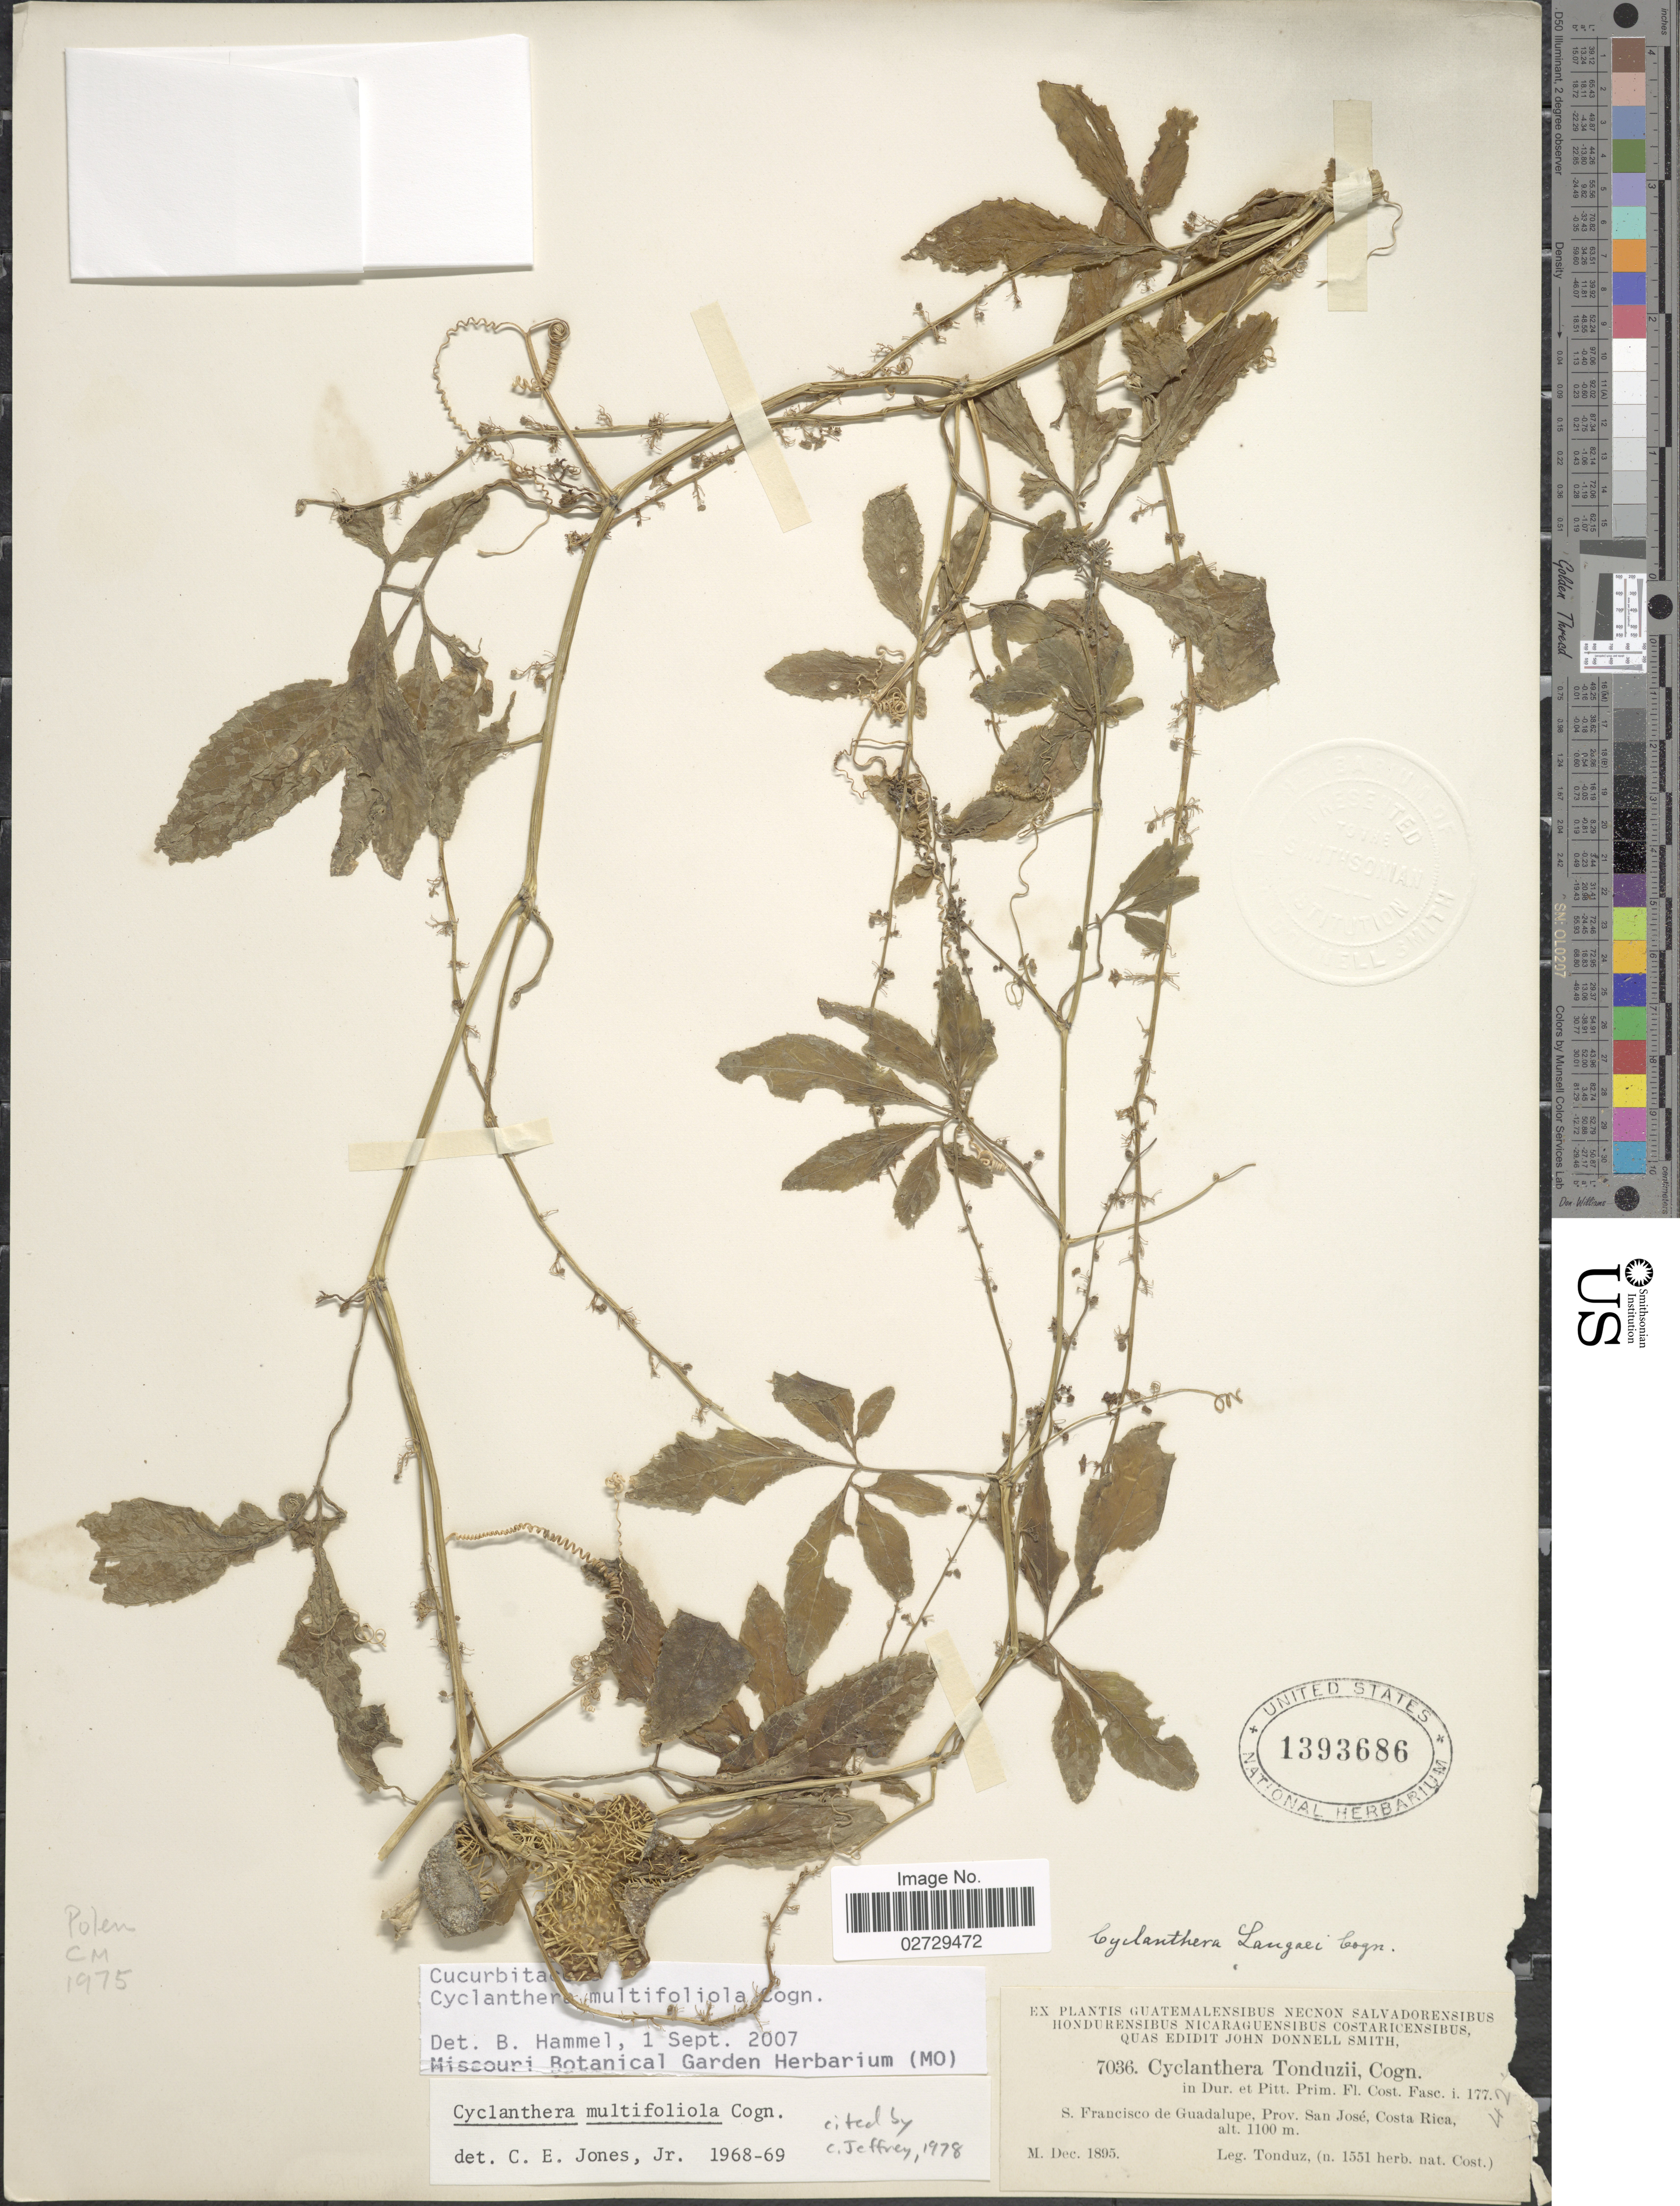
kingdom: Plantae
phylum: Tracheophyta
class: Magnoliopsida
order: Cucurbitales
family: Cucurbitaceae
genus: Cyclanthera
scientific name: Cyclanthera multifoliolata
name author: Cogn.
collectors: A. Tonduz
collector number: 7036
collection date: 1895-12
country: Costa Rica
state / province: San José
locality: S. Francisco de Guadalupe.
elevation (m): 1100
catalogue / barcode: US 1393686